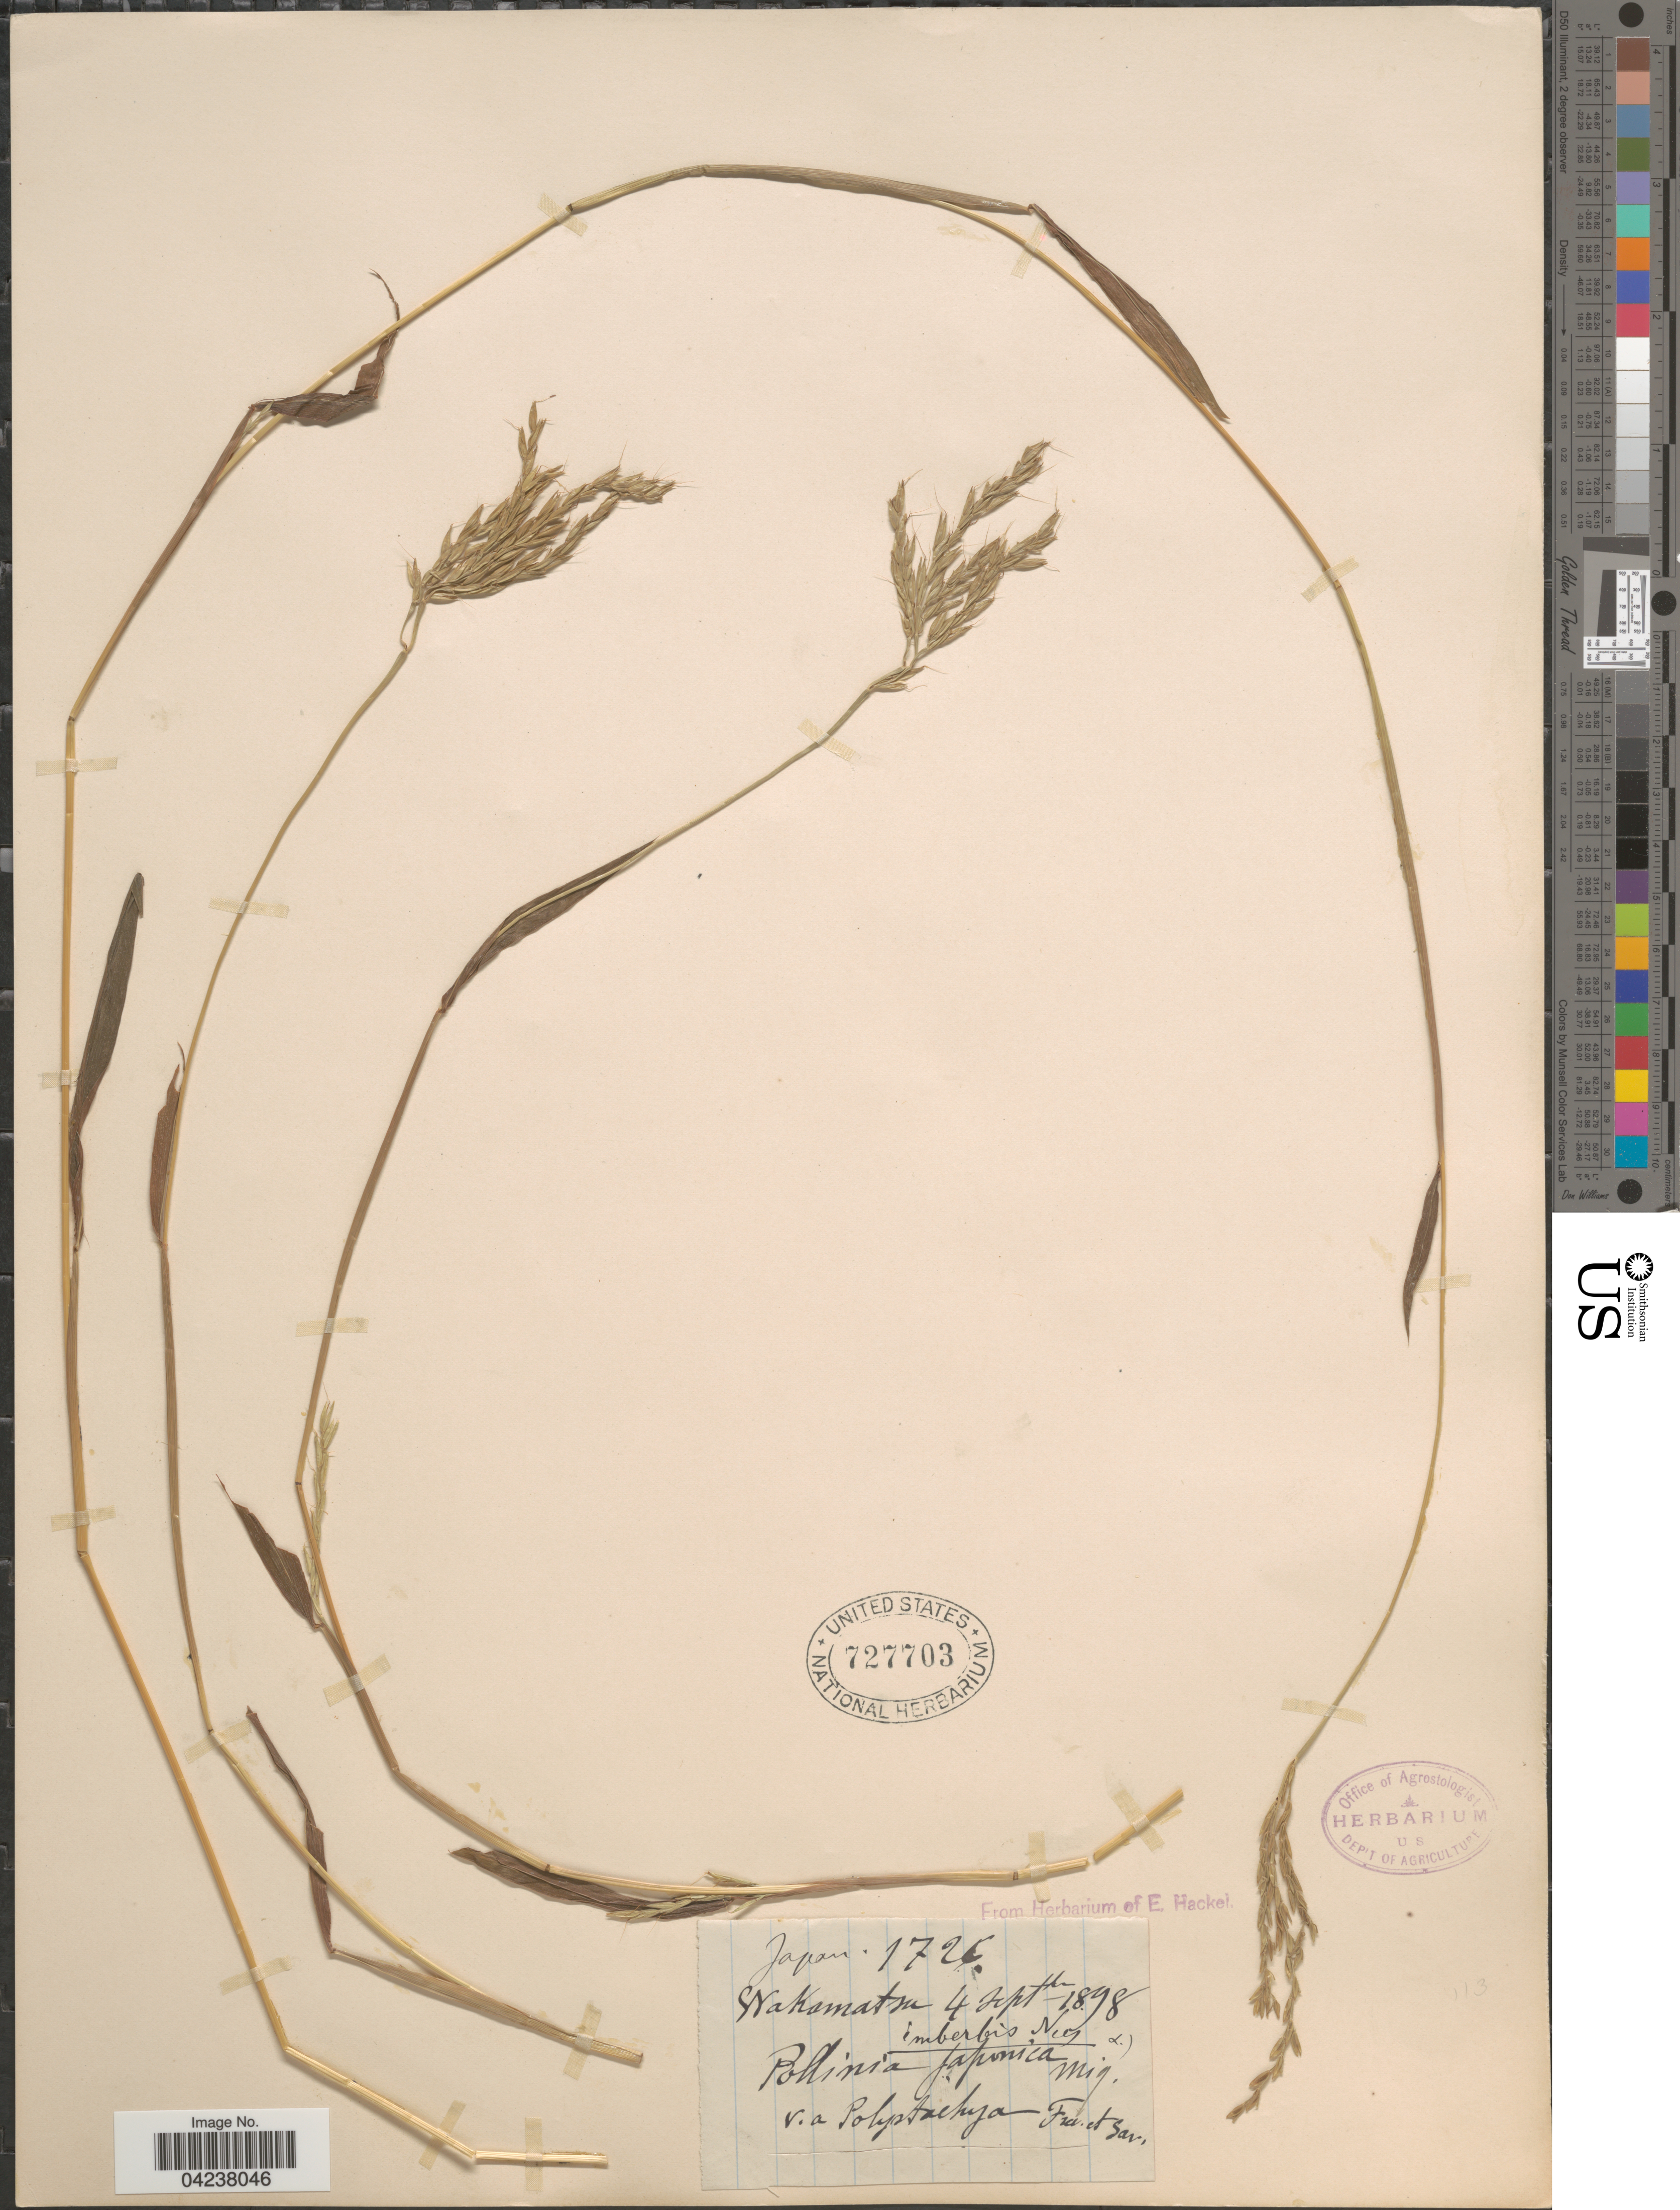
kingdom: Plantae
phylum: Tracheophyta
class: Liliopsida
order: Poales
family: Poaceae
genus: Microstegium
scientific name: Microstegium vimineum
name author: (Trin.) A. Camus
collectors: ex herb. E. Hackel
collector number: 1726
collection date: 1898-09-04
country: Japan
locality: Wakamatsu.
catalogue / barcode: US 727703